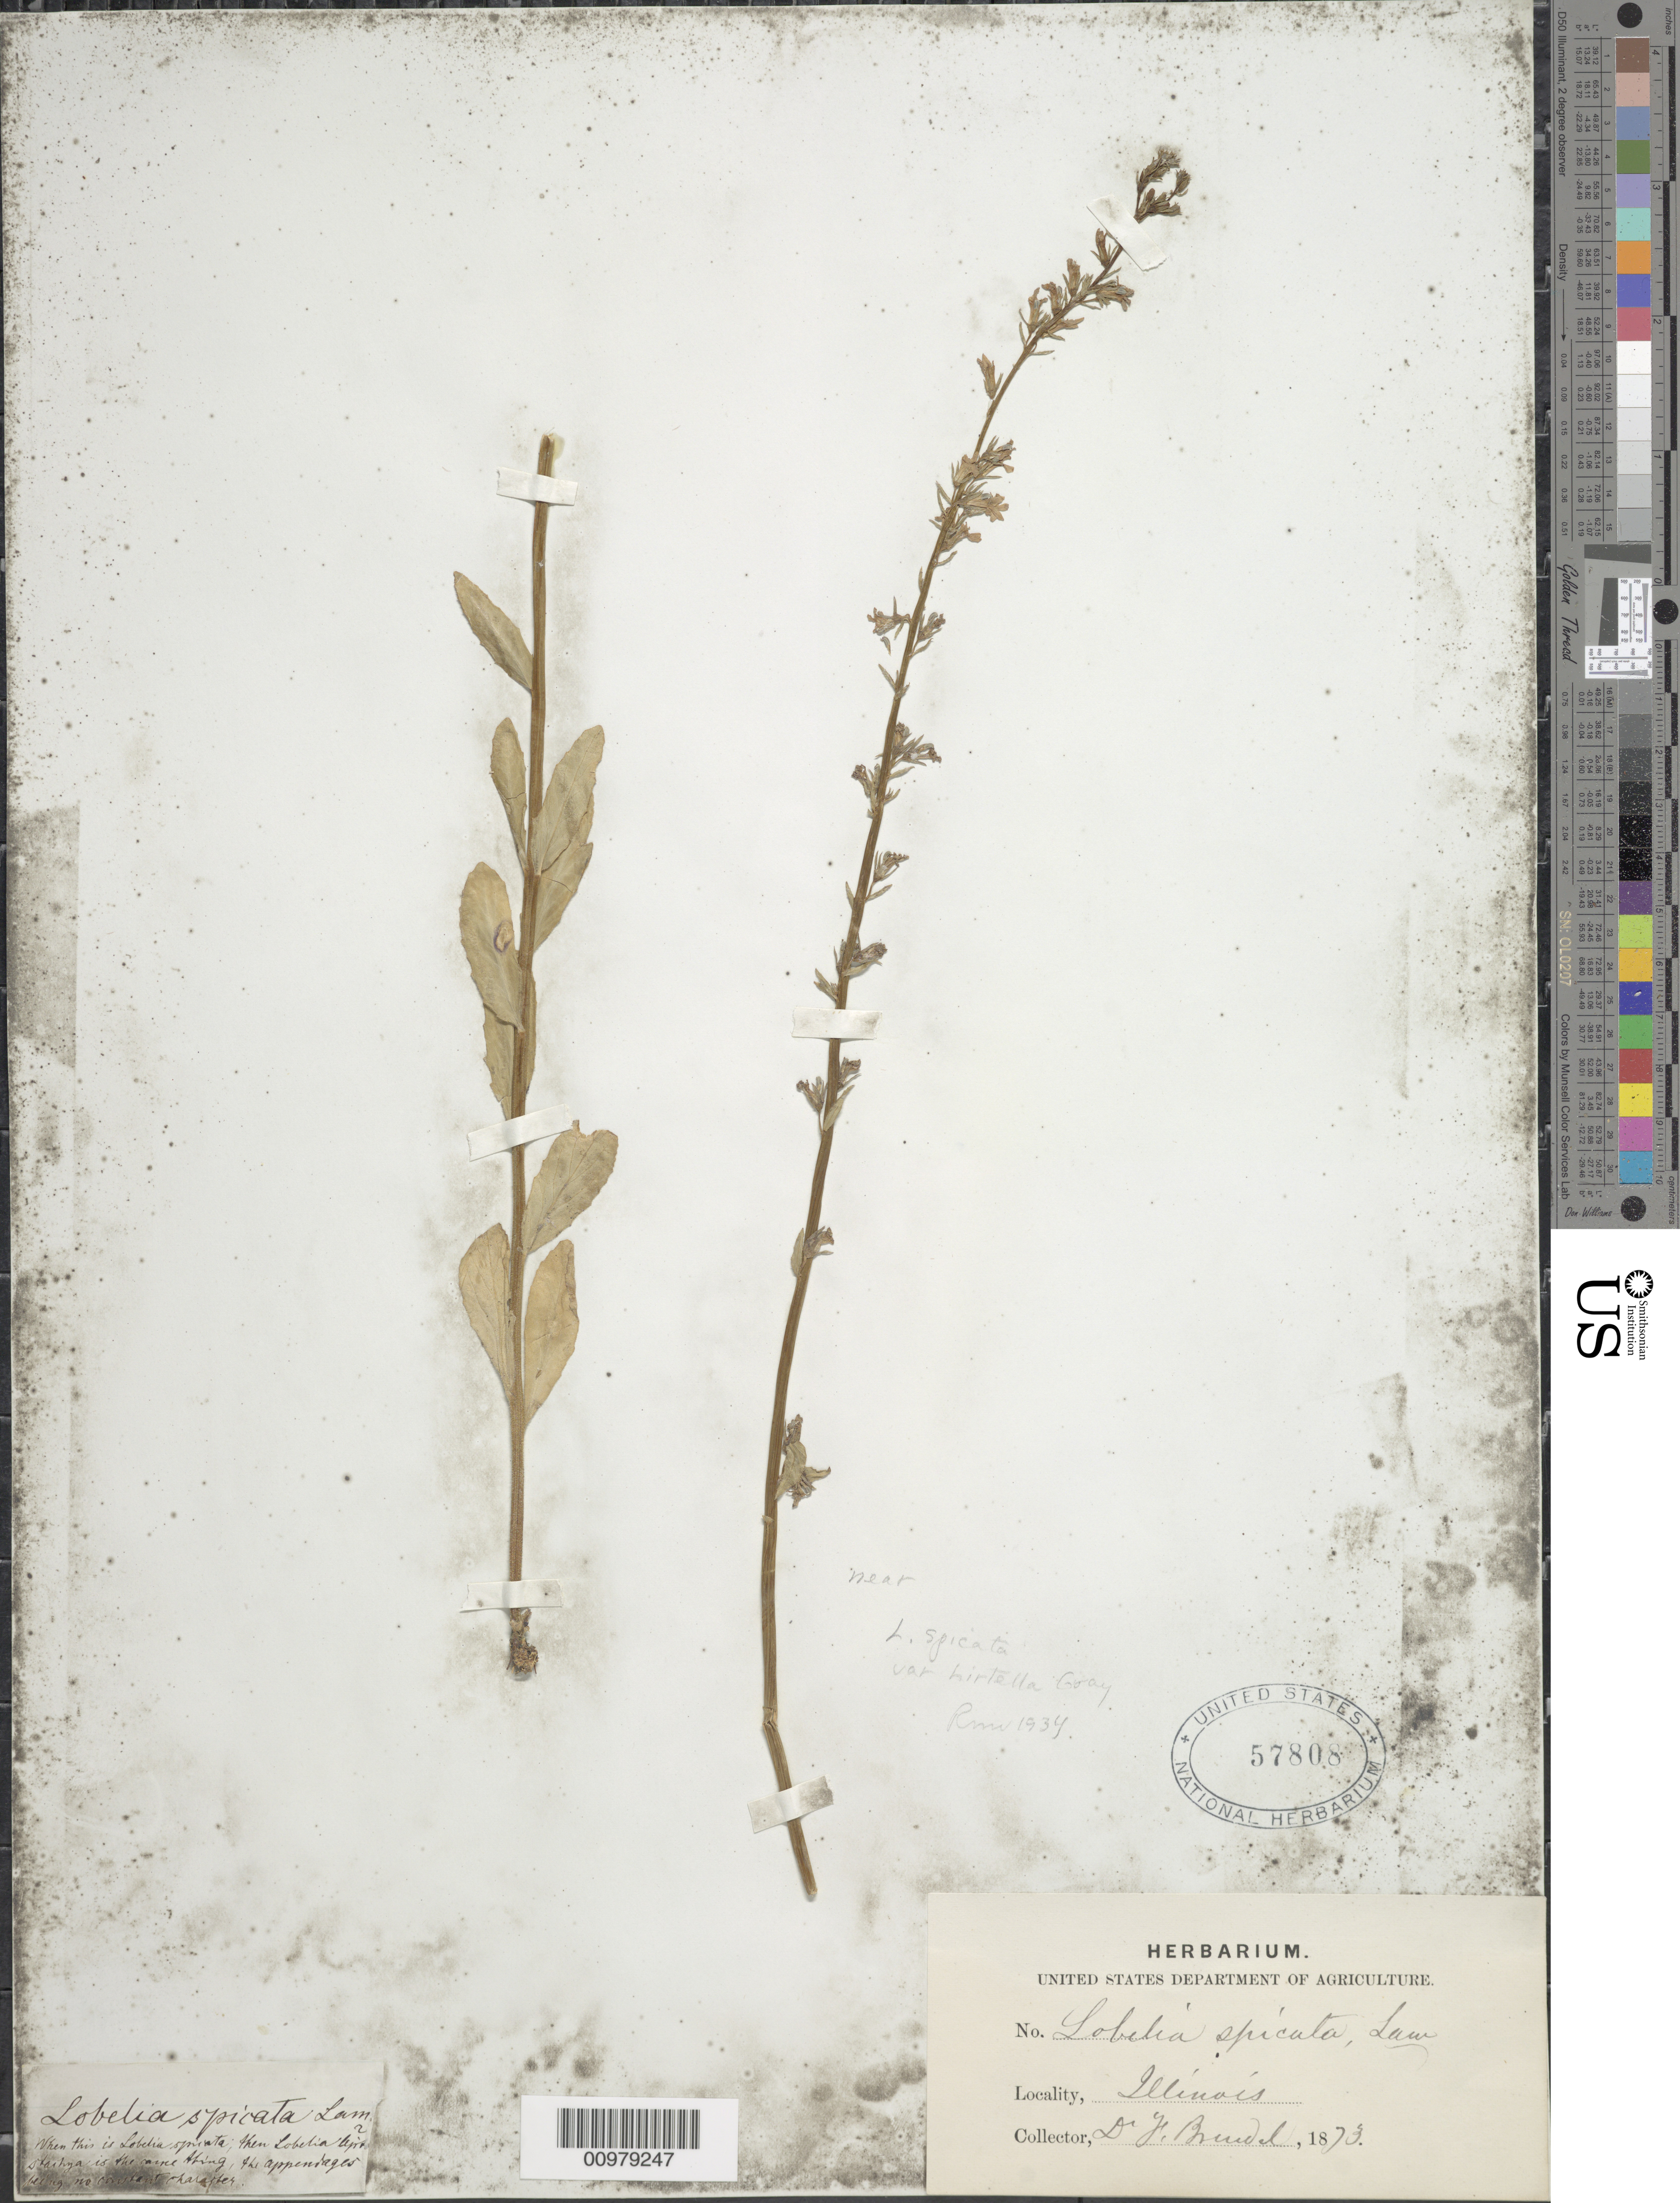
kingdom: Plantae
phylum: Tracheophyta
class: Magnoliopsida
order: Asterales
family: Campanulaceae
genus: Lobelia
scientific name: Lobelia spicata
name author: Lam.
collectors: F. Brendel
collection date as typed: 1873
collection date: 1873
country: United States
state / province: Illinois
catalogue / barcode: US 57808